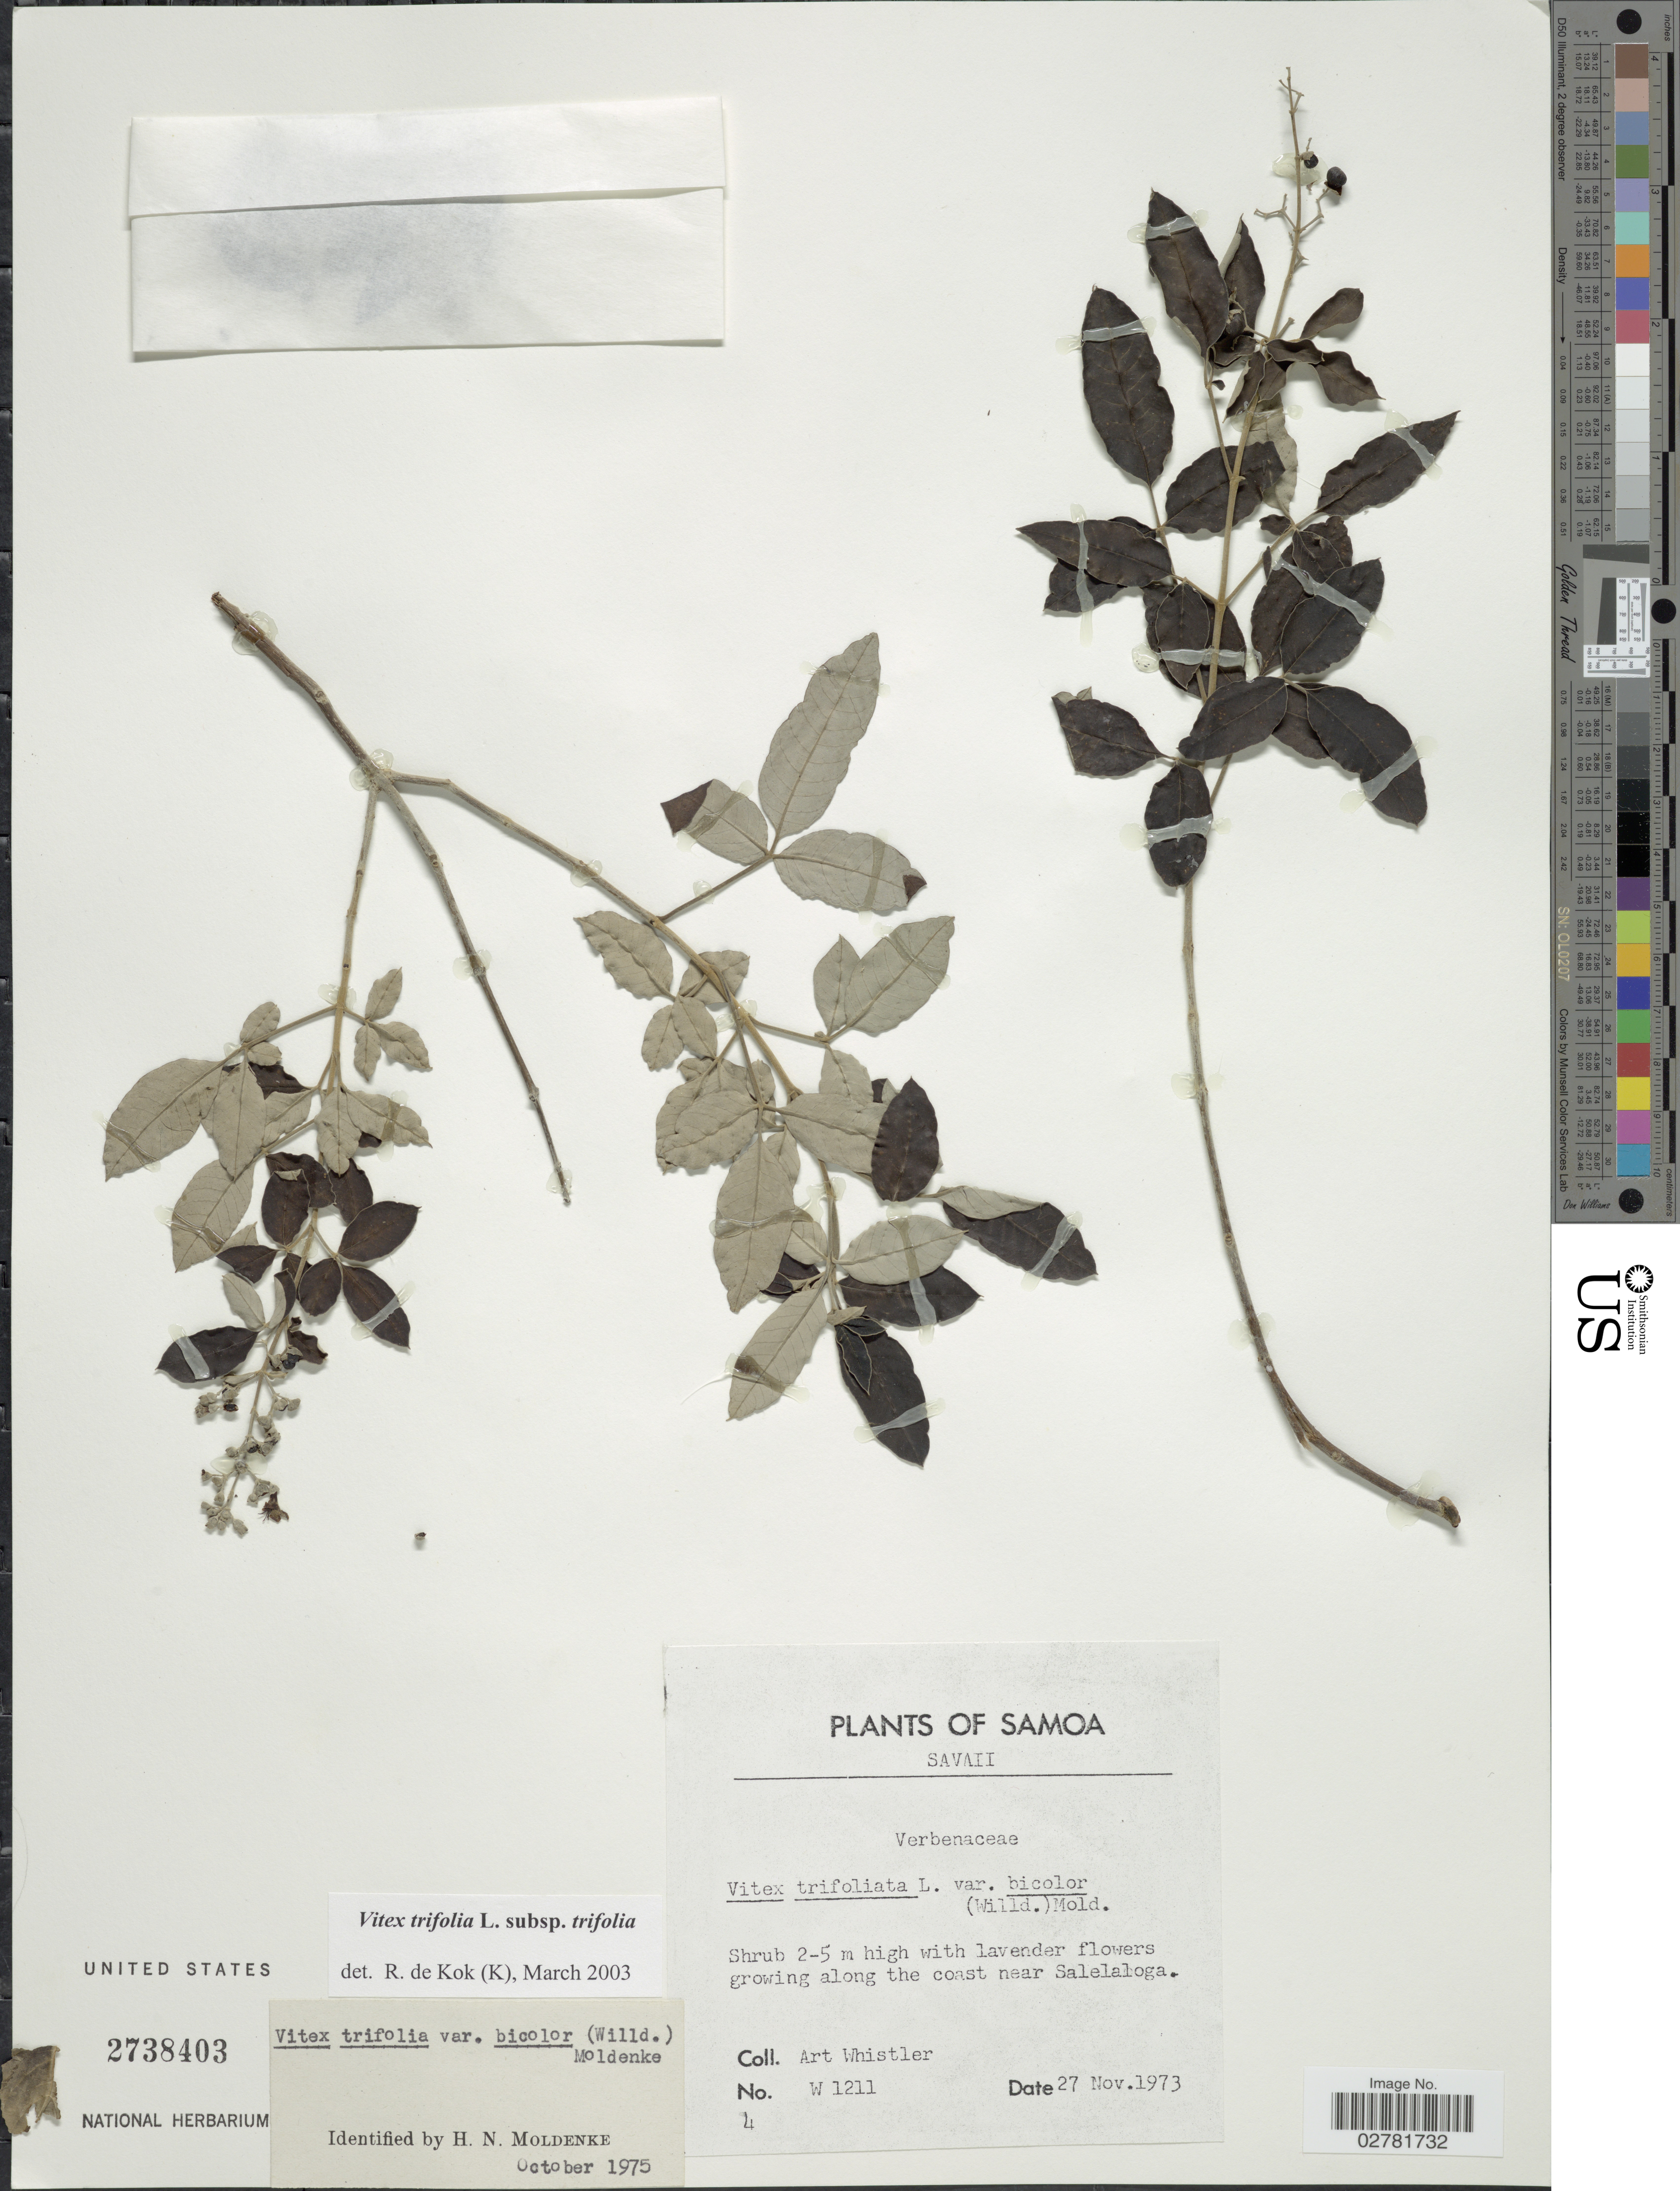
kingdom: Plantae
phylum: Tracheophyta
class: Magnoliopsida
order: Lamiales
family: Lamiaceae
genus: Vitex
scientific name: Vitex trifolia var. trifolia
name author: L.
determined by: Kok, R. de, (K)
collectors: A. Whistler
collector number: W1211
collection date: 1973-11-27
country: Samoa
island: Savai'i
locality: Samoa. Savaii. along the coast near Salelaloga.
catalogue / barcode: US 2738403